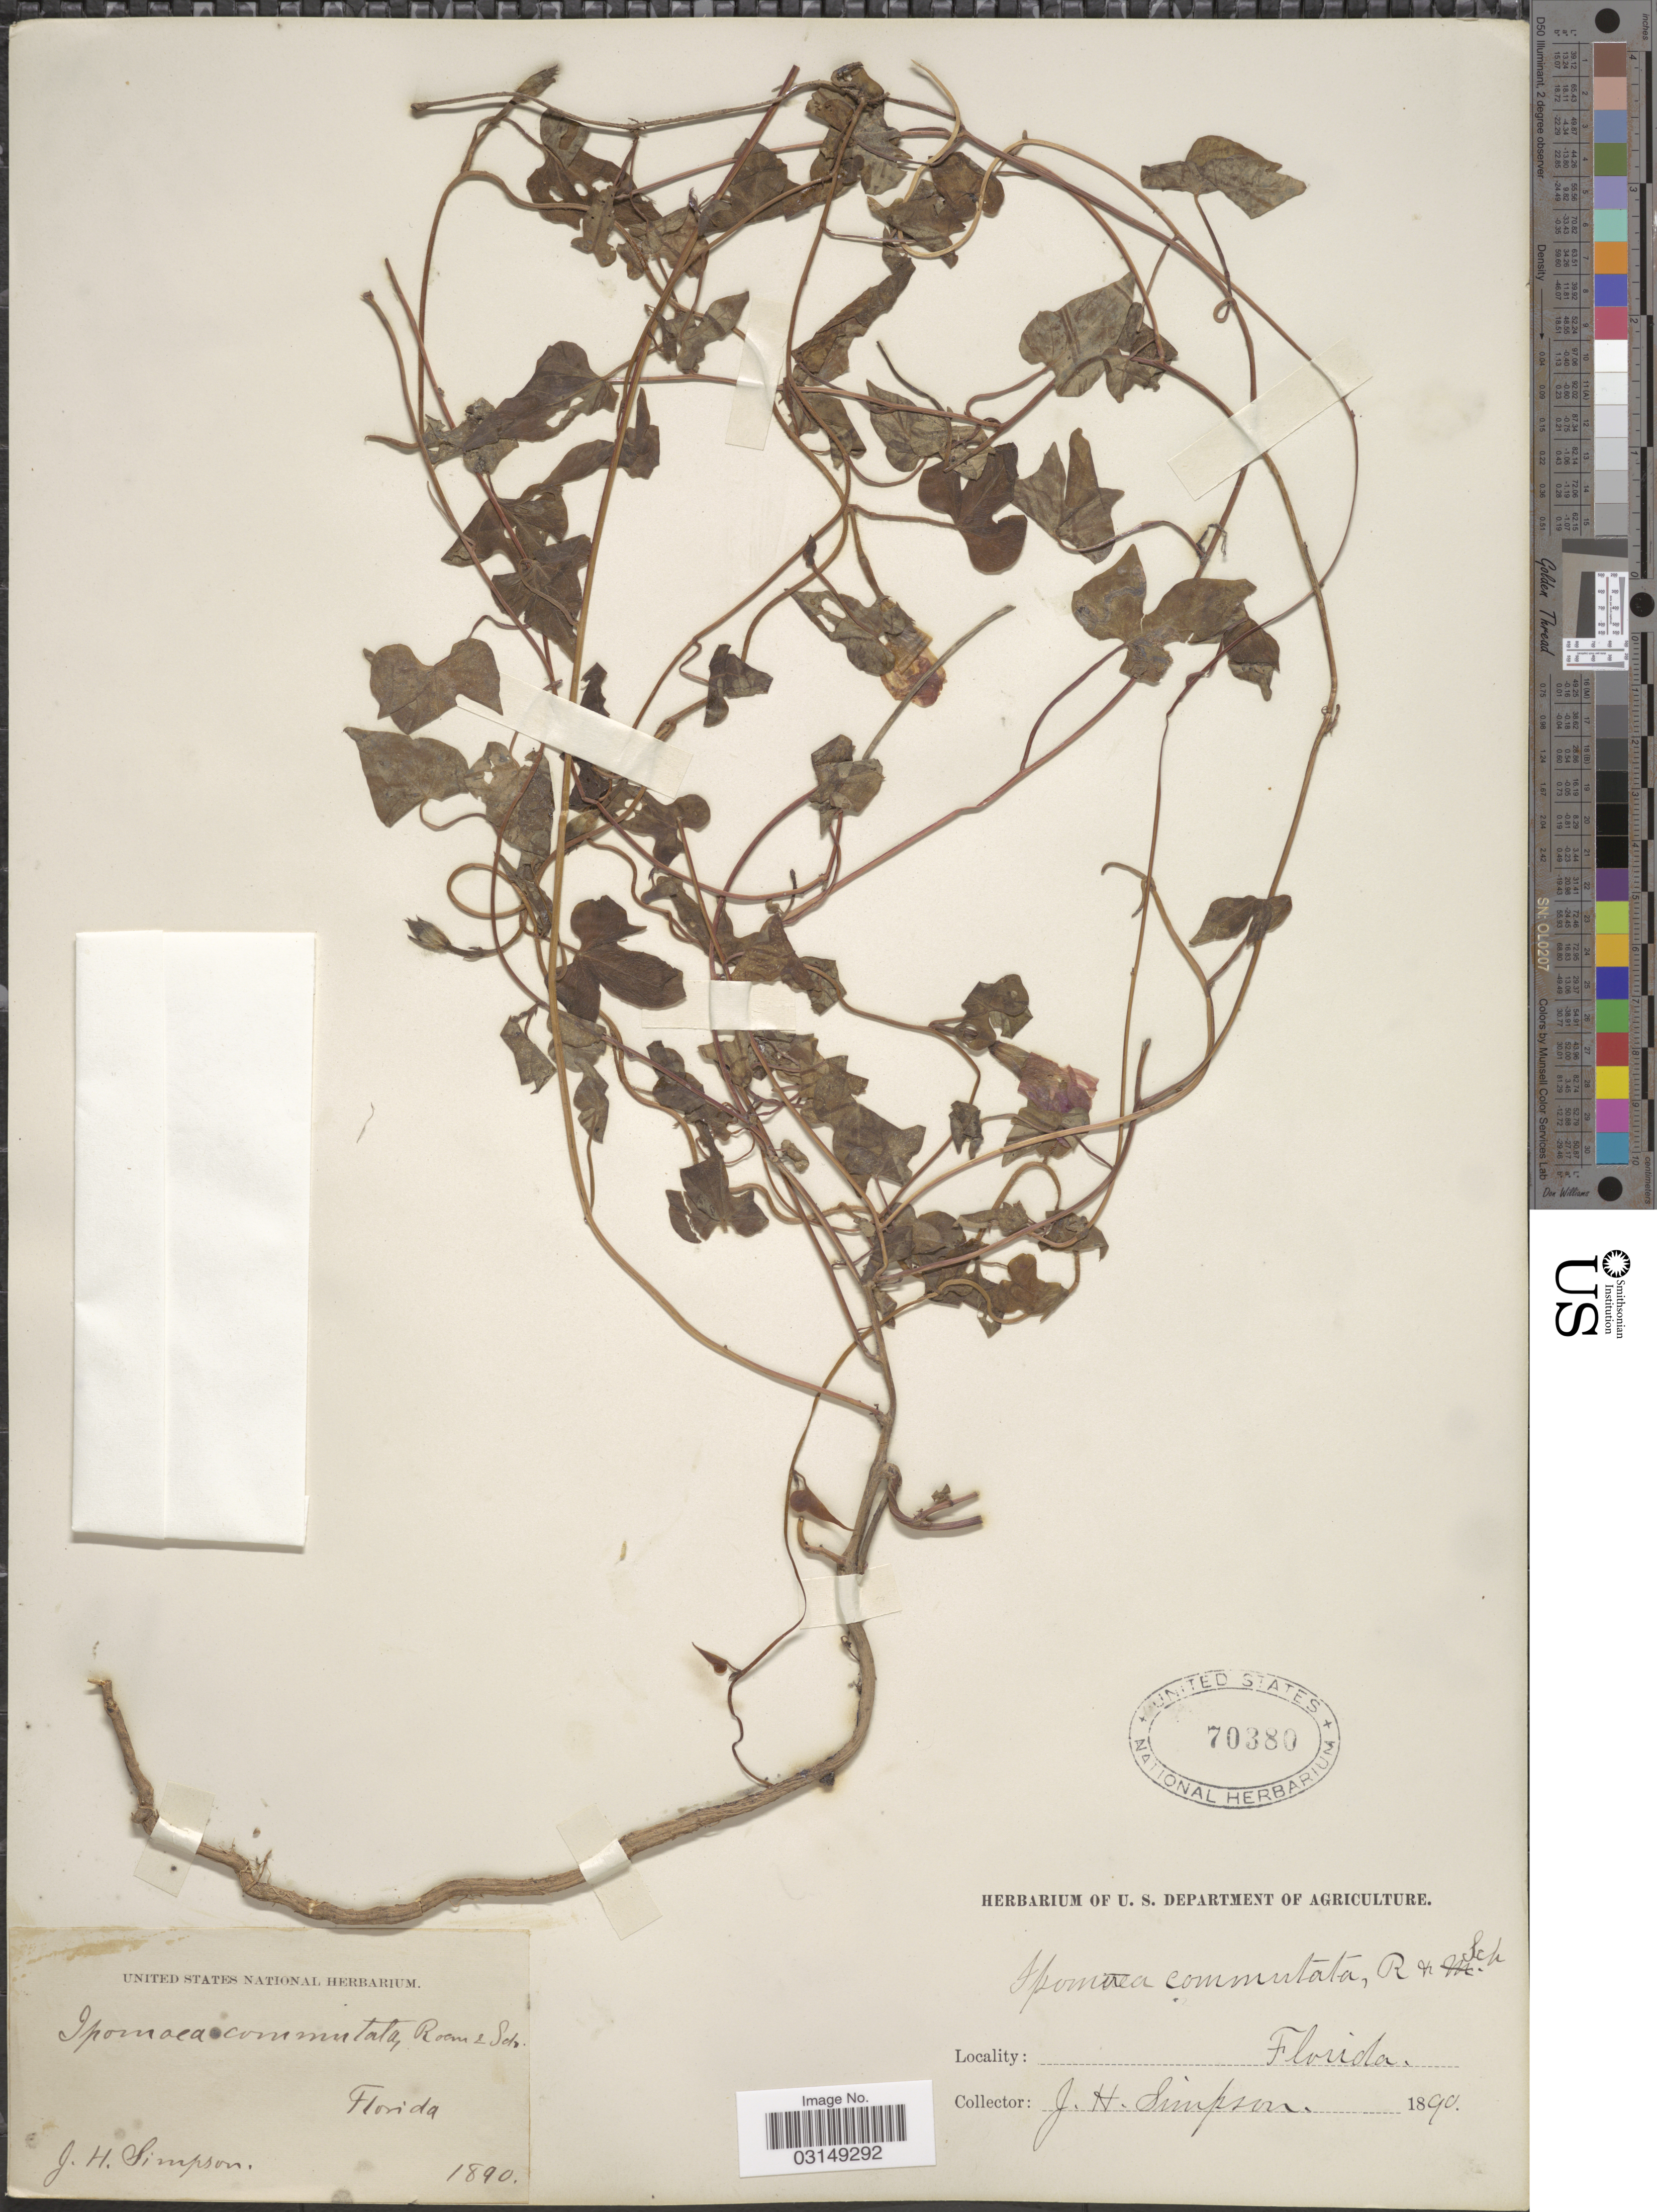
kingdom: Plantae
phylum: Tracheophyta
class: Magnoliopsida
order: Solanales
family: Convolvulaceae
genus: Ipomoea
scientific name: Ipomoea trichocarpa var. trichocarpa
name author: Elliott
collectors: J. H. Simpson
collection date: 1890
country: United States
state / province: Florida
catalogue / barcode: US 70380